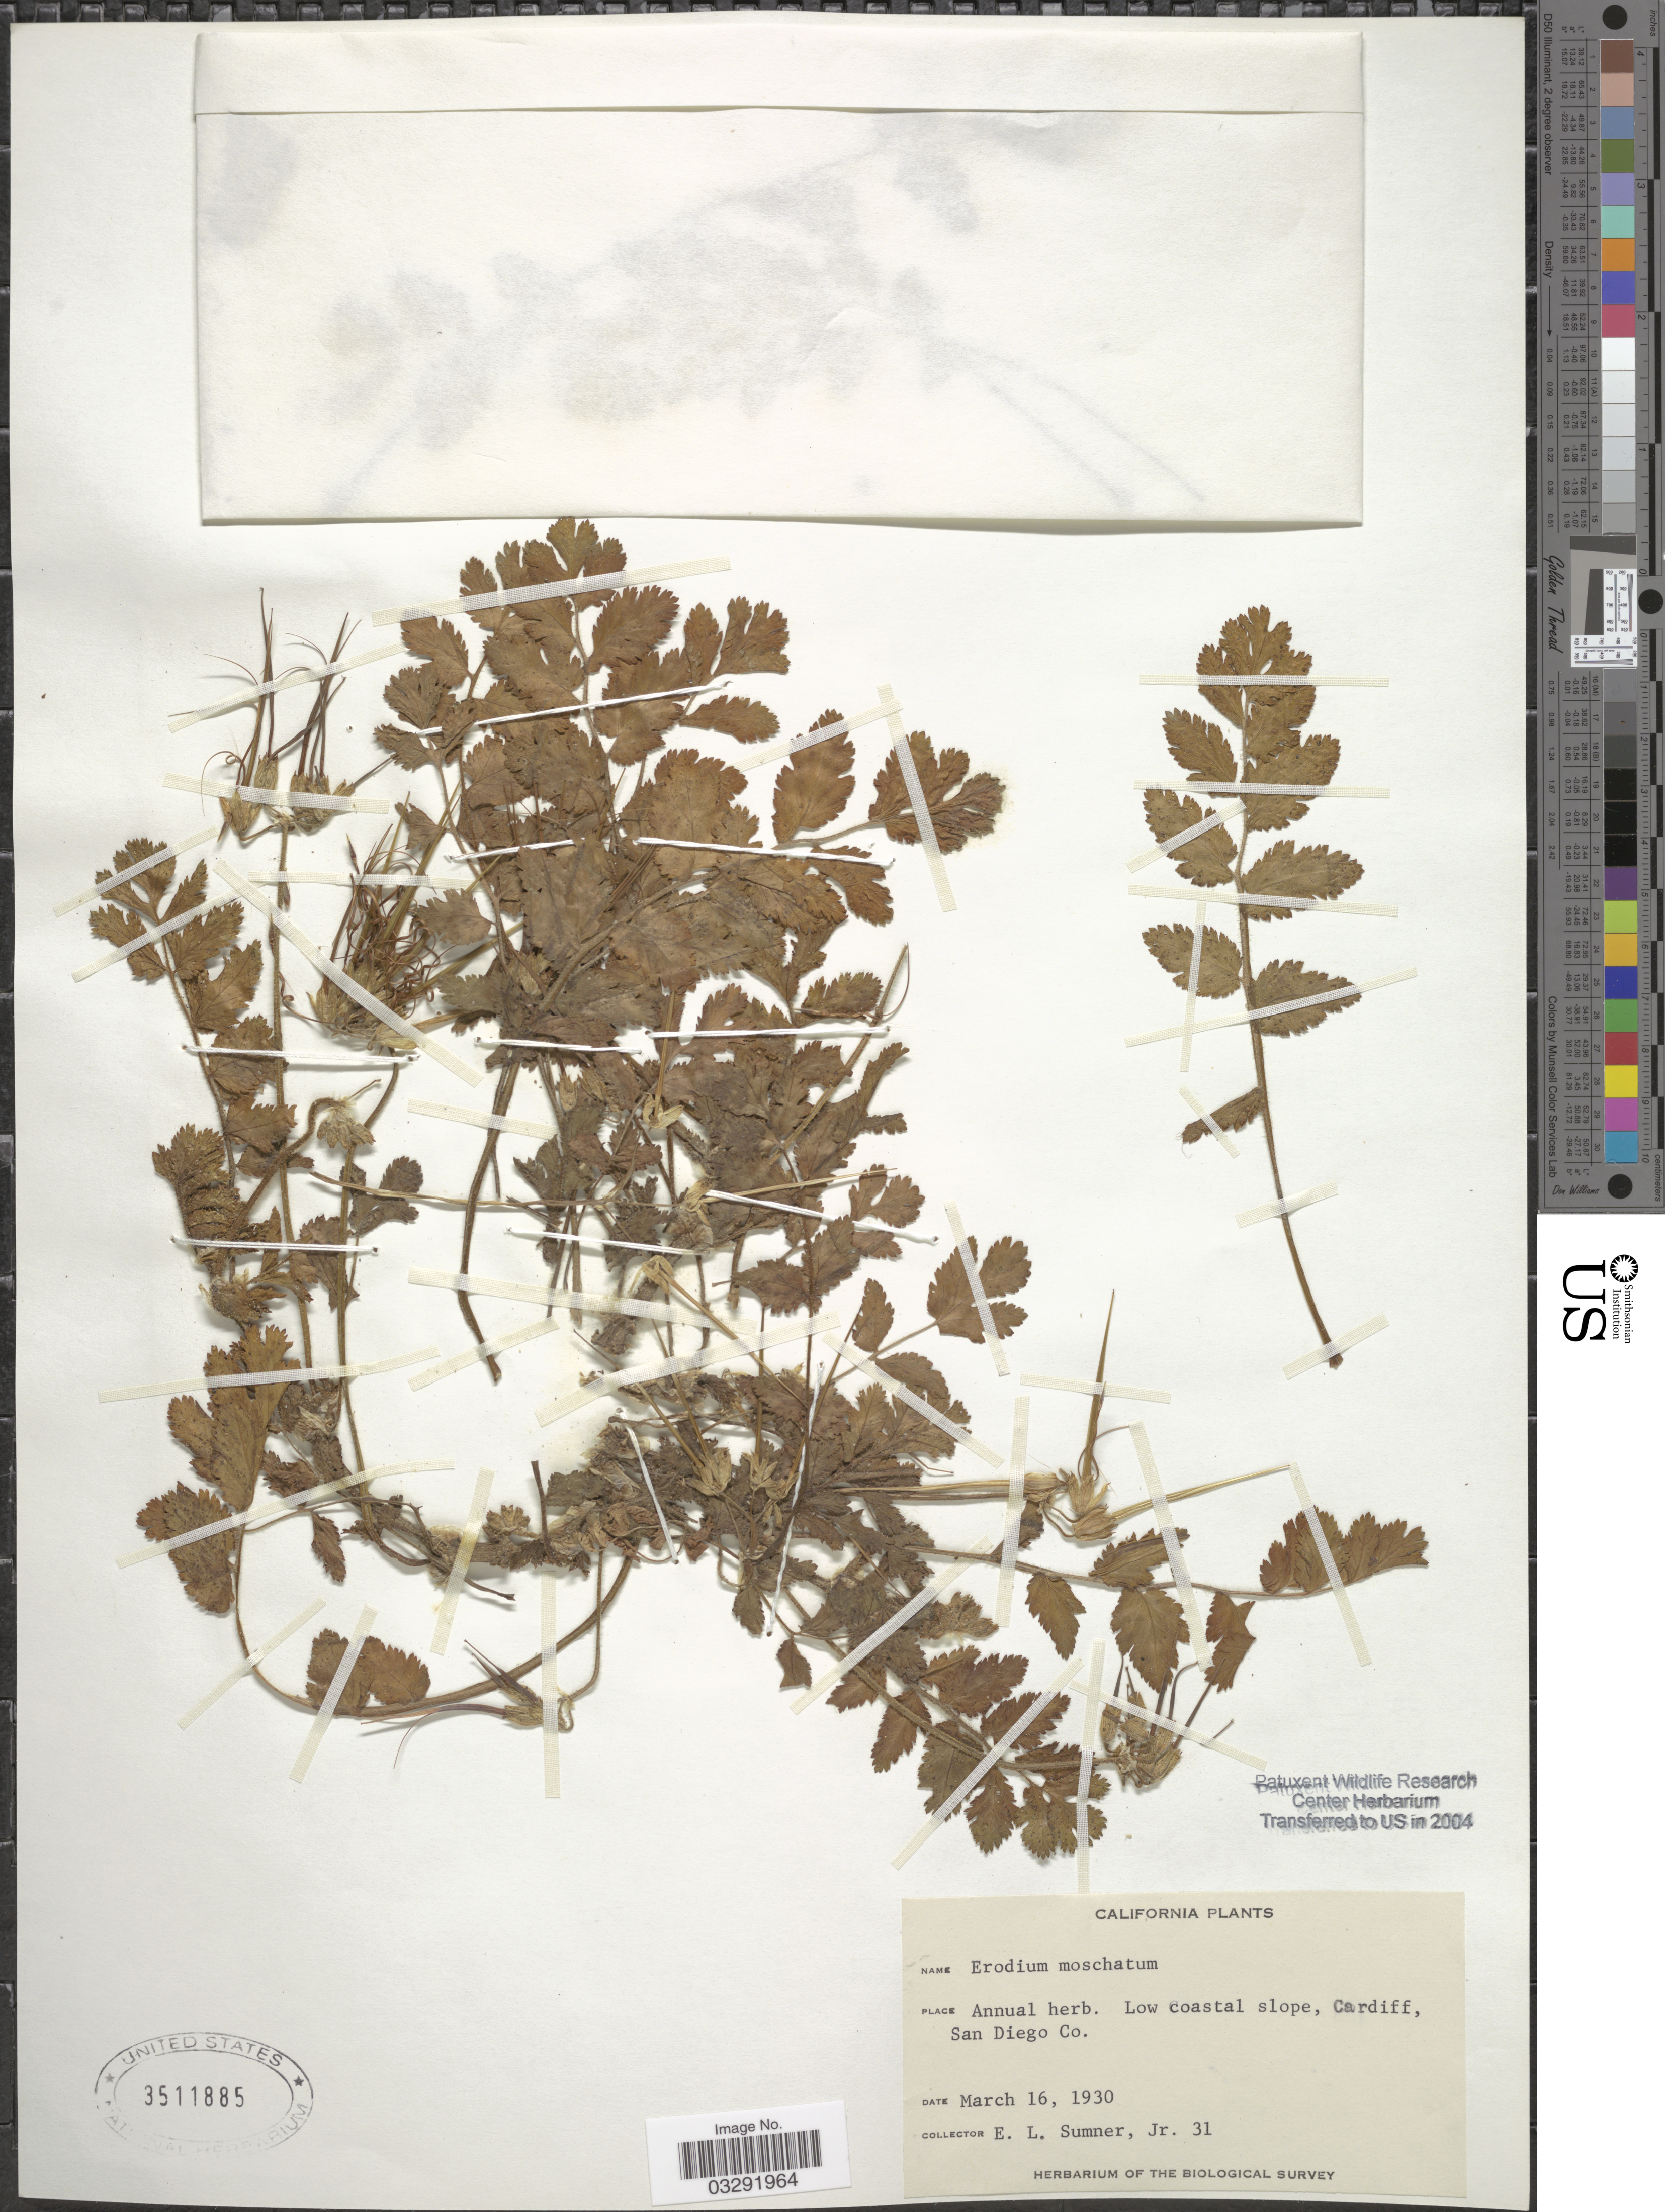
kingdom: Plantae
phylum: Tracheophyta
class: Magnoliopsida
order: Geraniales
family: Geraniaceae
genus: Erodium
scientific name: Erodium moschatum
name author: (L.) L'Hér. ex Aiton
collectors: E. Sumner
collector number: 31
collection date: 1930-03-16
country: United States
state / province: California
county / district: San Diego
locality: Low coastal slope, Cardiff, San Diego Co.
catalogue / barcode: US 3511885